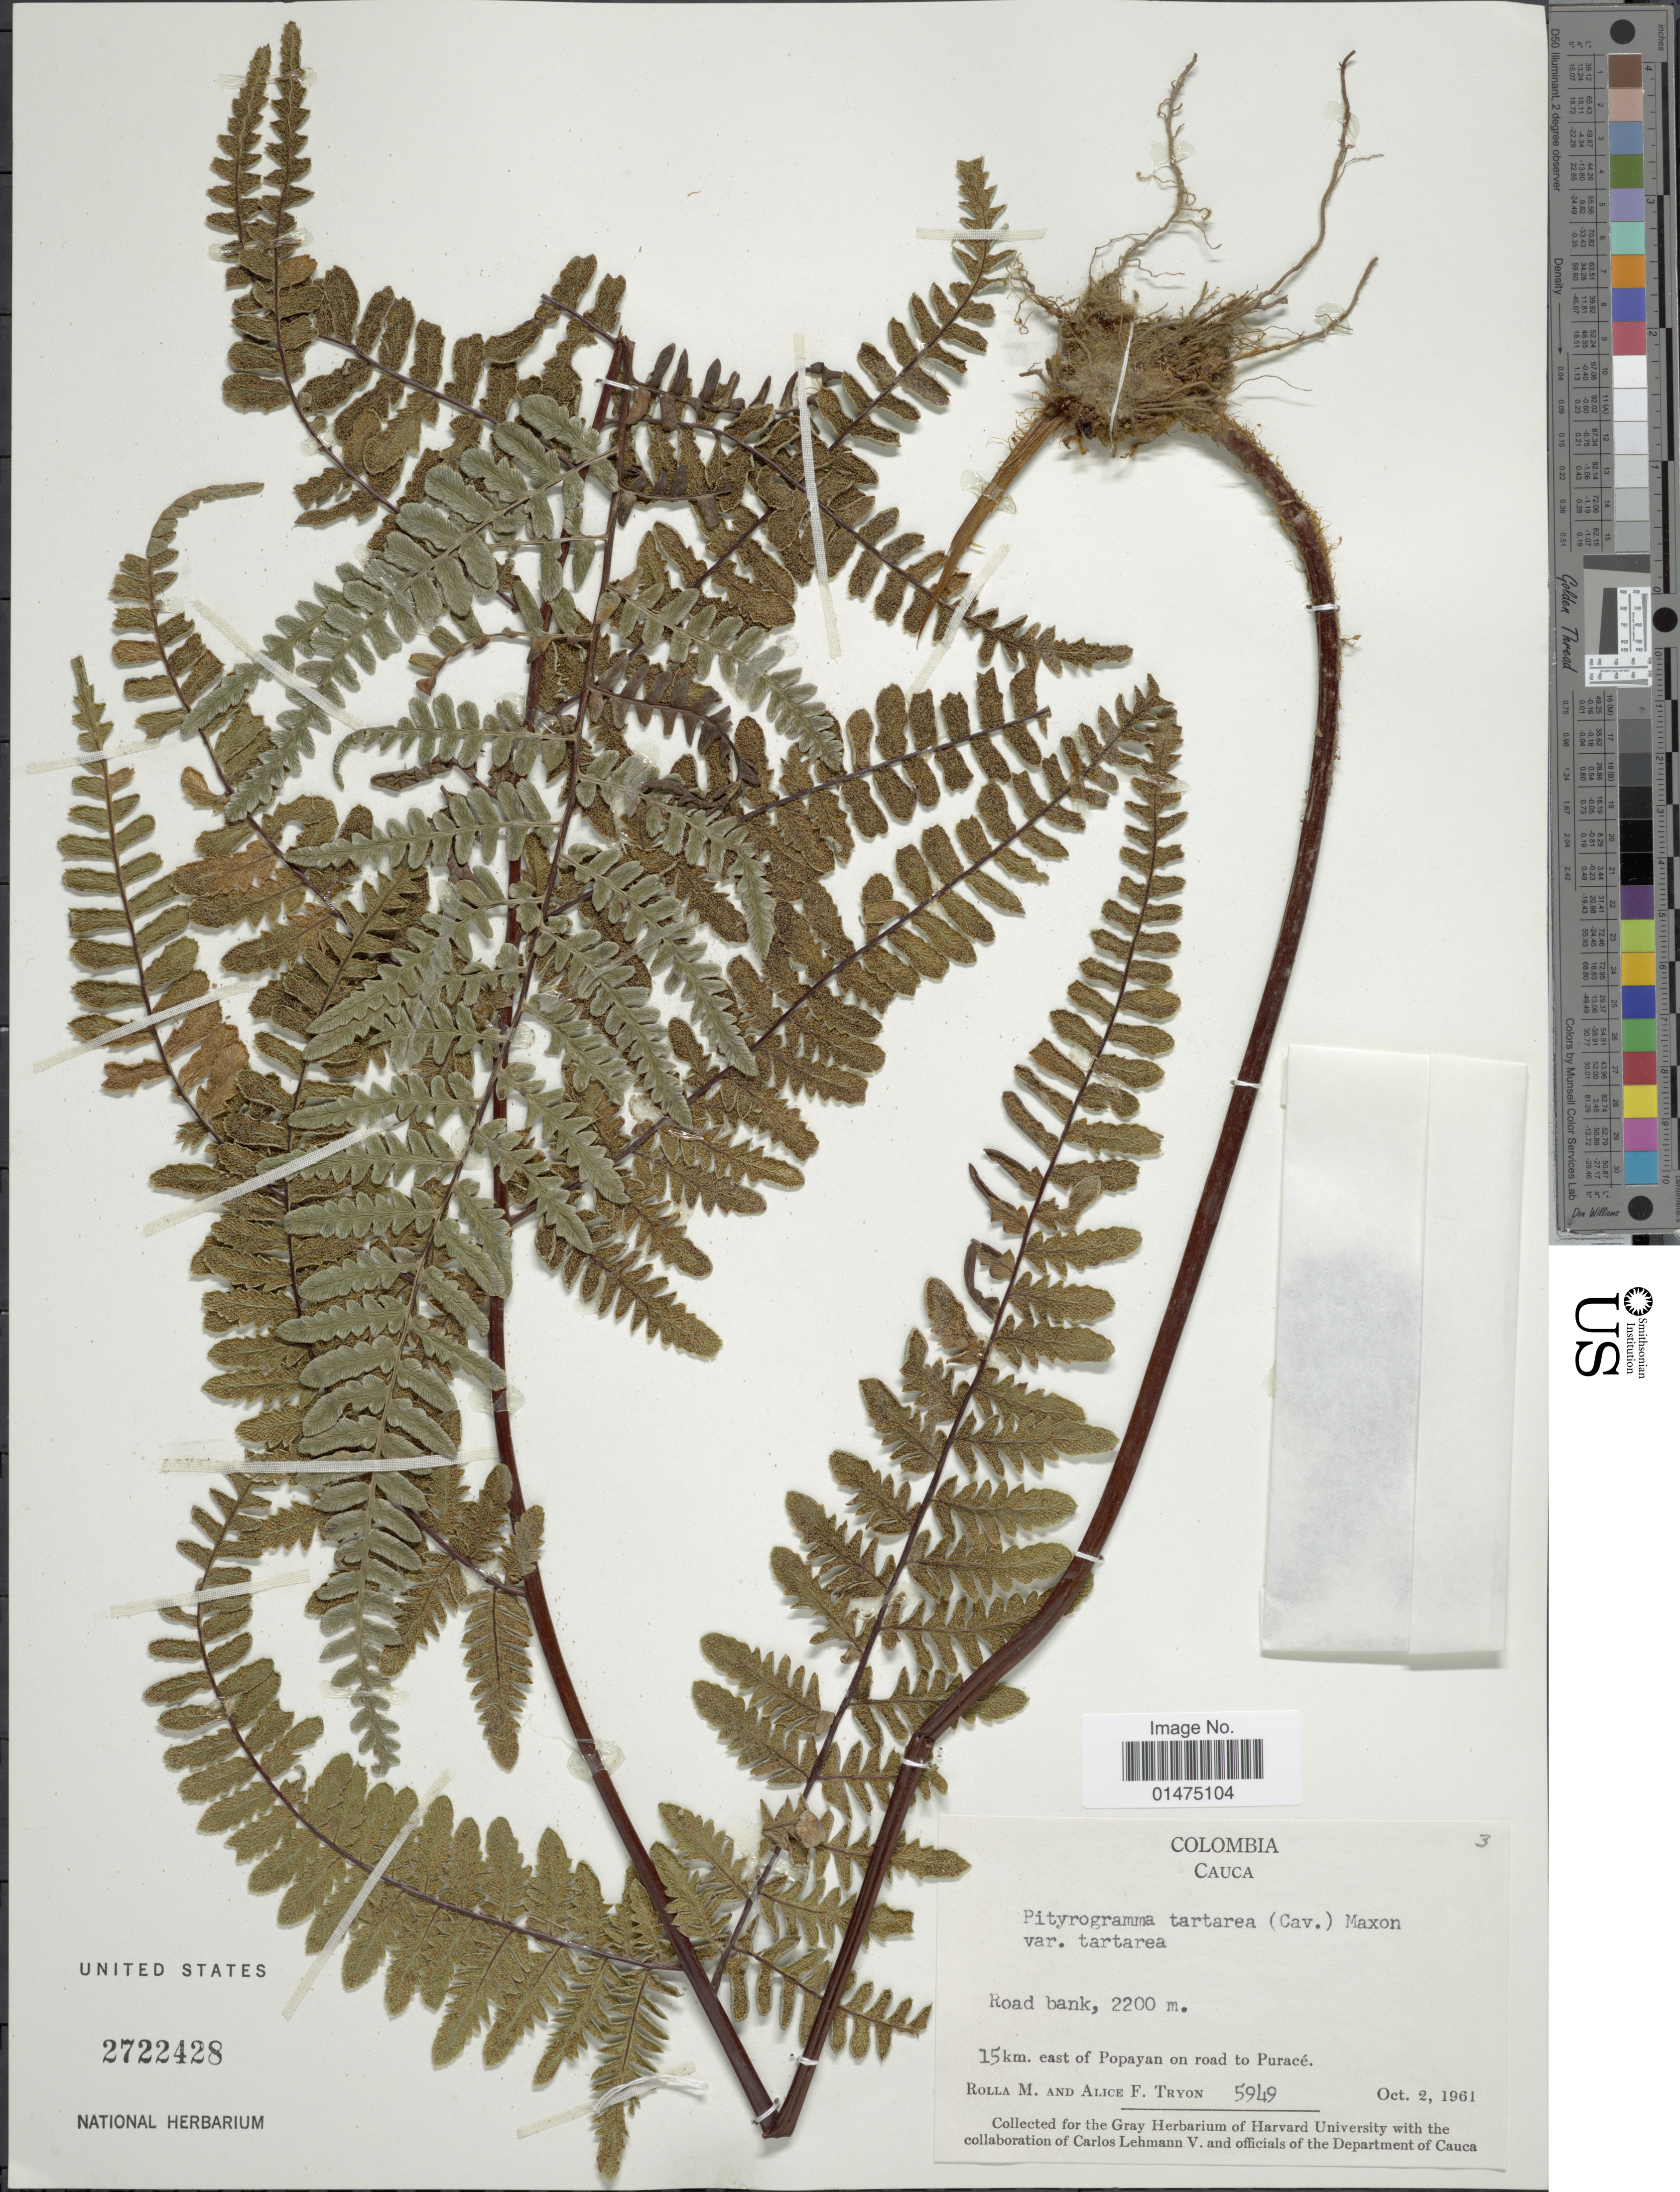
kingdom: Plantae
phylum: Tracheophyta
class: Polypodiopsida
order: Polypodiales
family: Pteridaceae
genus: Pityrogramma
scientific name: Pityrogramma tartarea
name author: (Cav.) Maxon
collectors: R. M. Tryon & A. F. Tryon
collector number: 5949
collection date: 1961-10-02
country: Colombia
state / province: Cauca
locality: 15 km. east of Popayan on road to Purace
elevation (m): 2200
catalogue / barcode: US 2722428